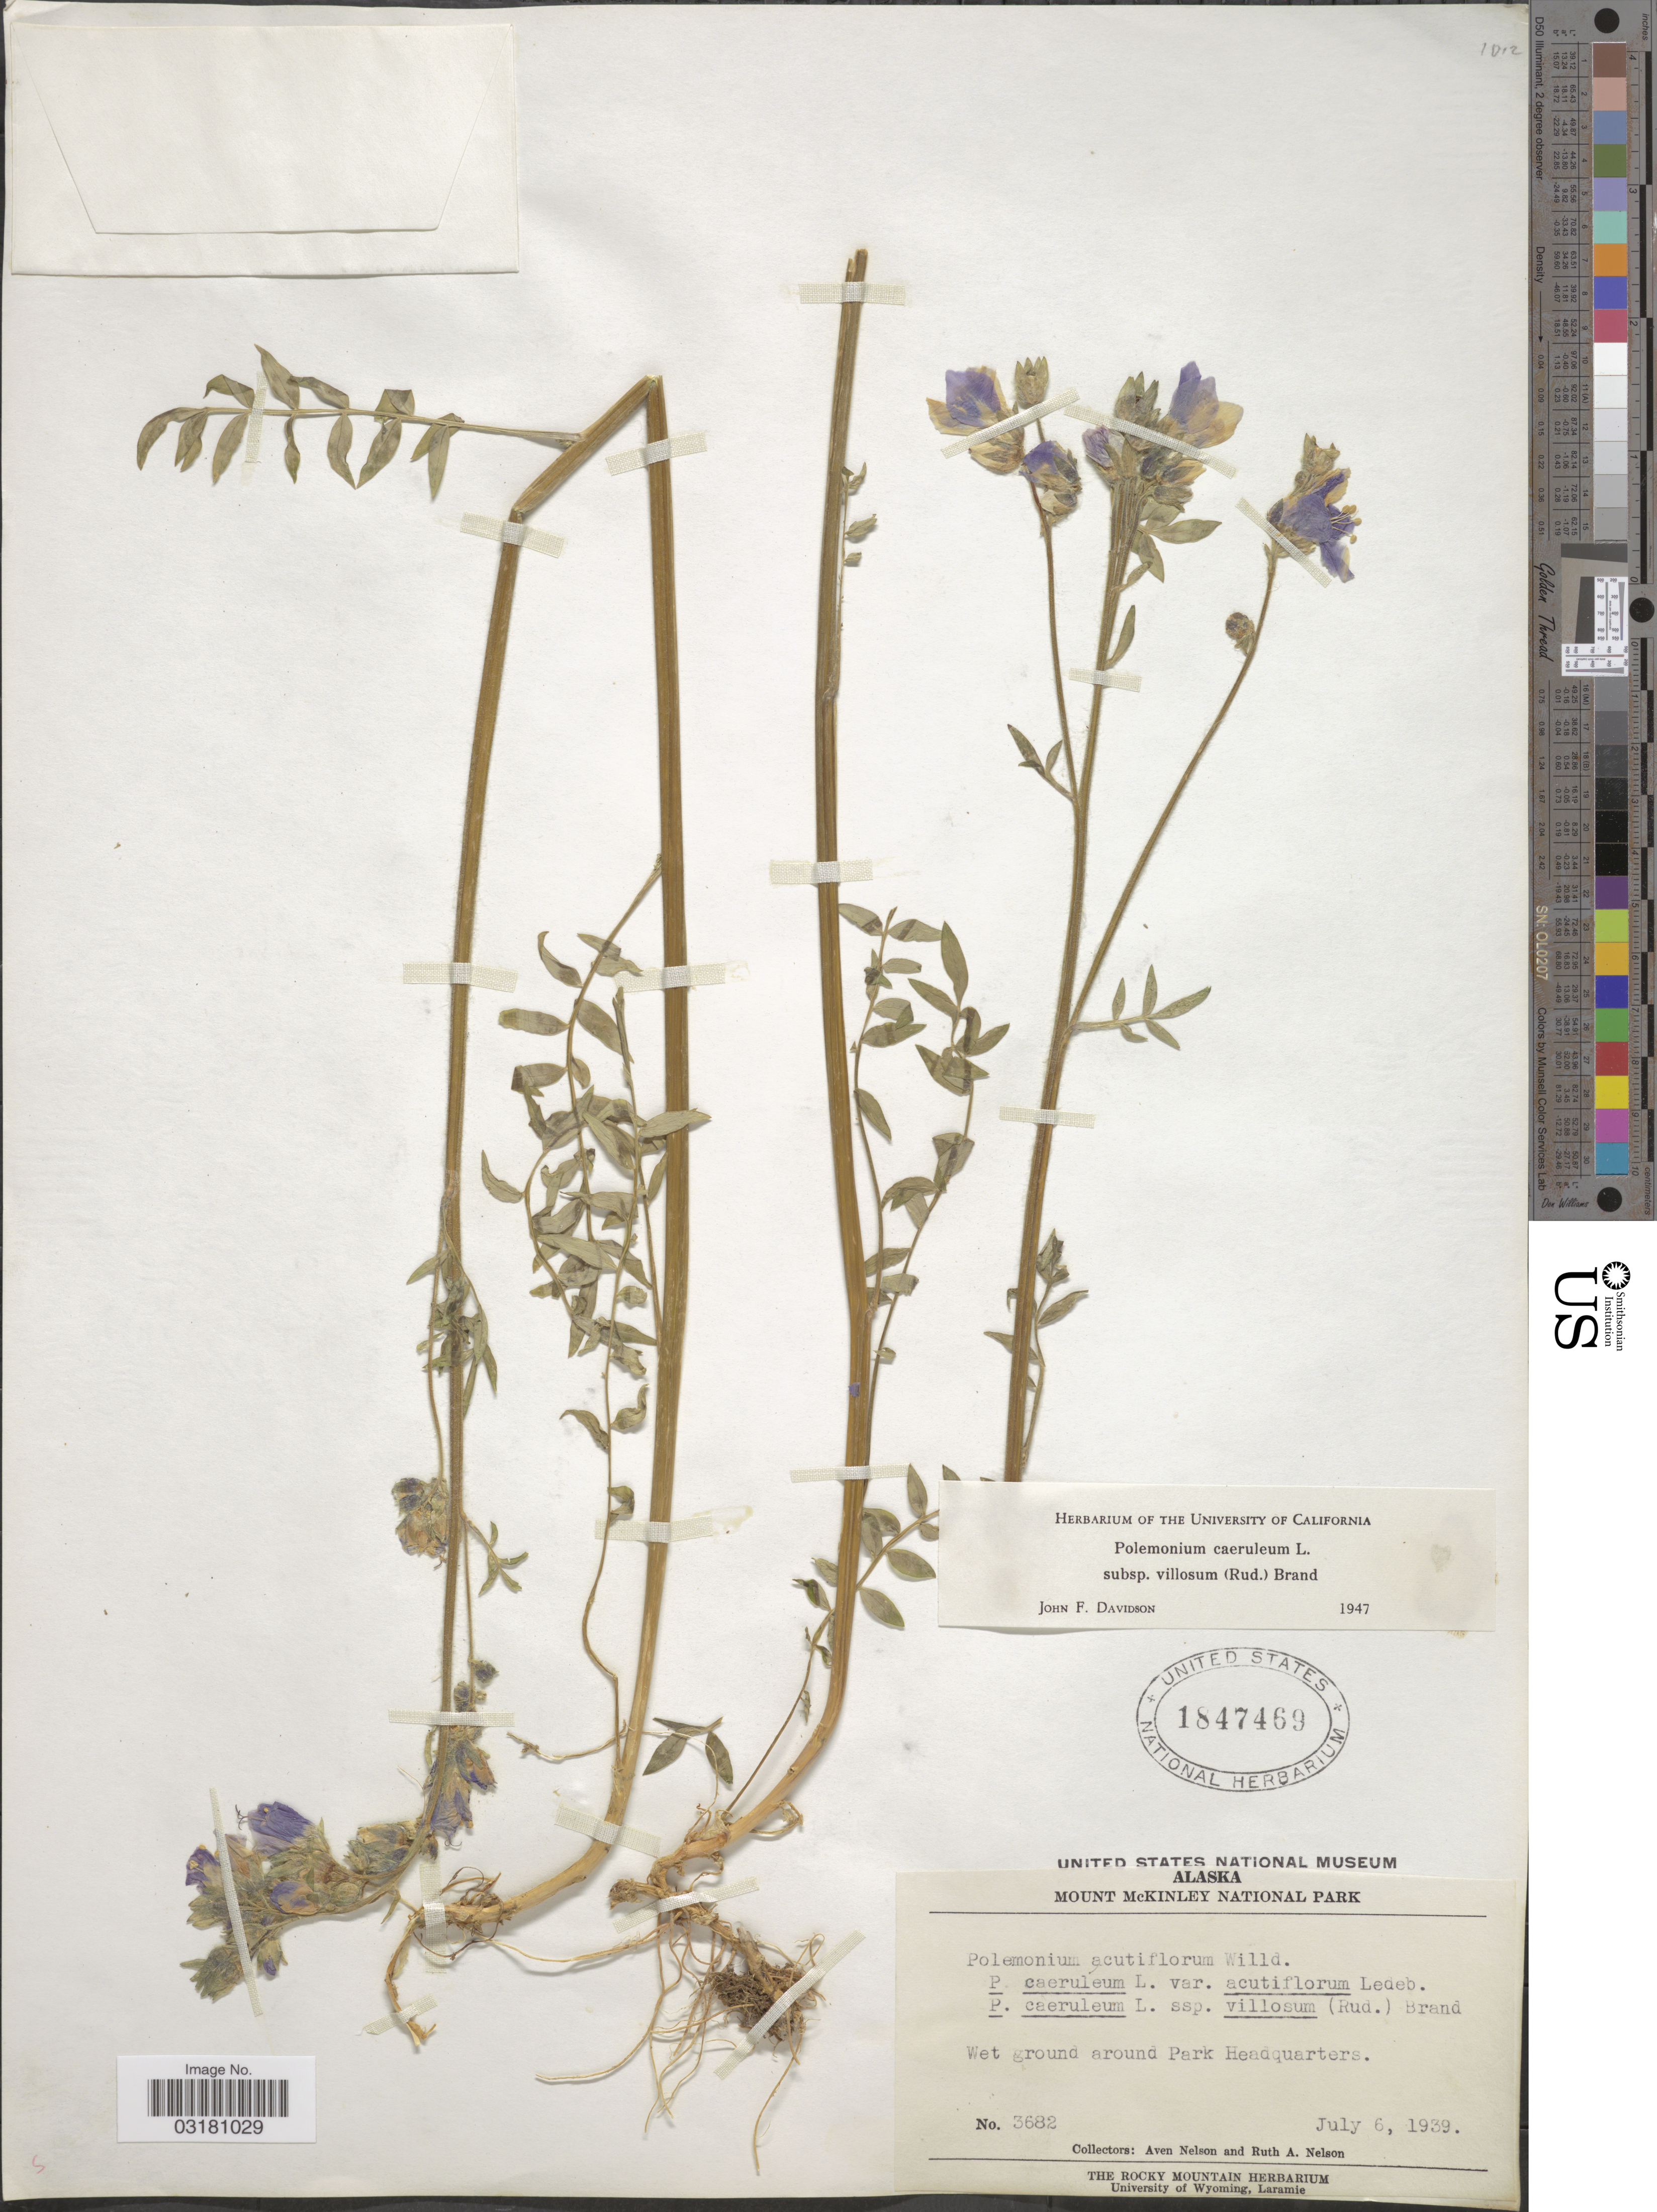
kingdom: Plantae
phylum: Tracheophyta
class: Magnoliopsida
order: Ericales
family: Polemoniaceae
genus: Polemonium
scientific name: Polemonium caeruleum subsp. villosum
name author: (Rudolph ex Georgi) Brand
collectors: A. Nelson & R. A. Nelson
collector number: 3682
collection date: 1939-07-06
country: United States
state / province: Alaska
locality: Mount McKinley National Park. Wet ground around Park Headquarters.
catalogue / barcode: US 1847469